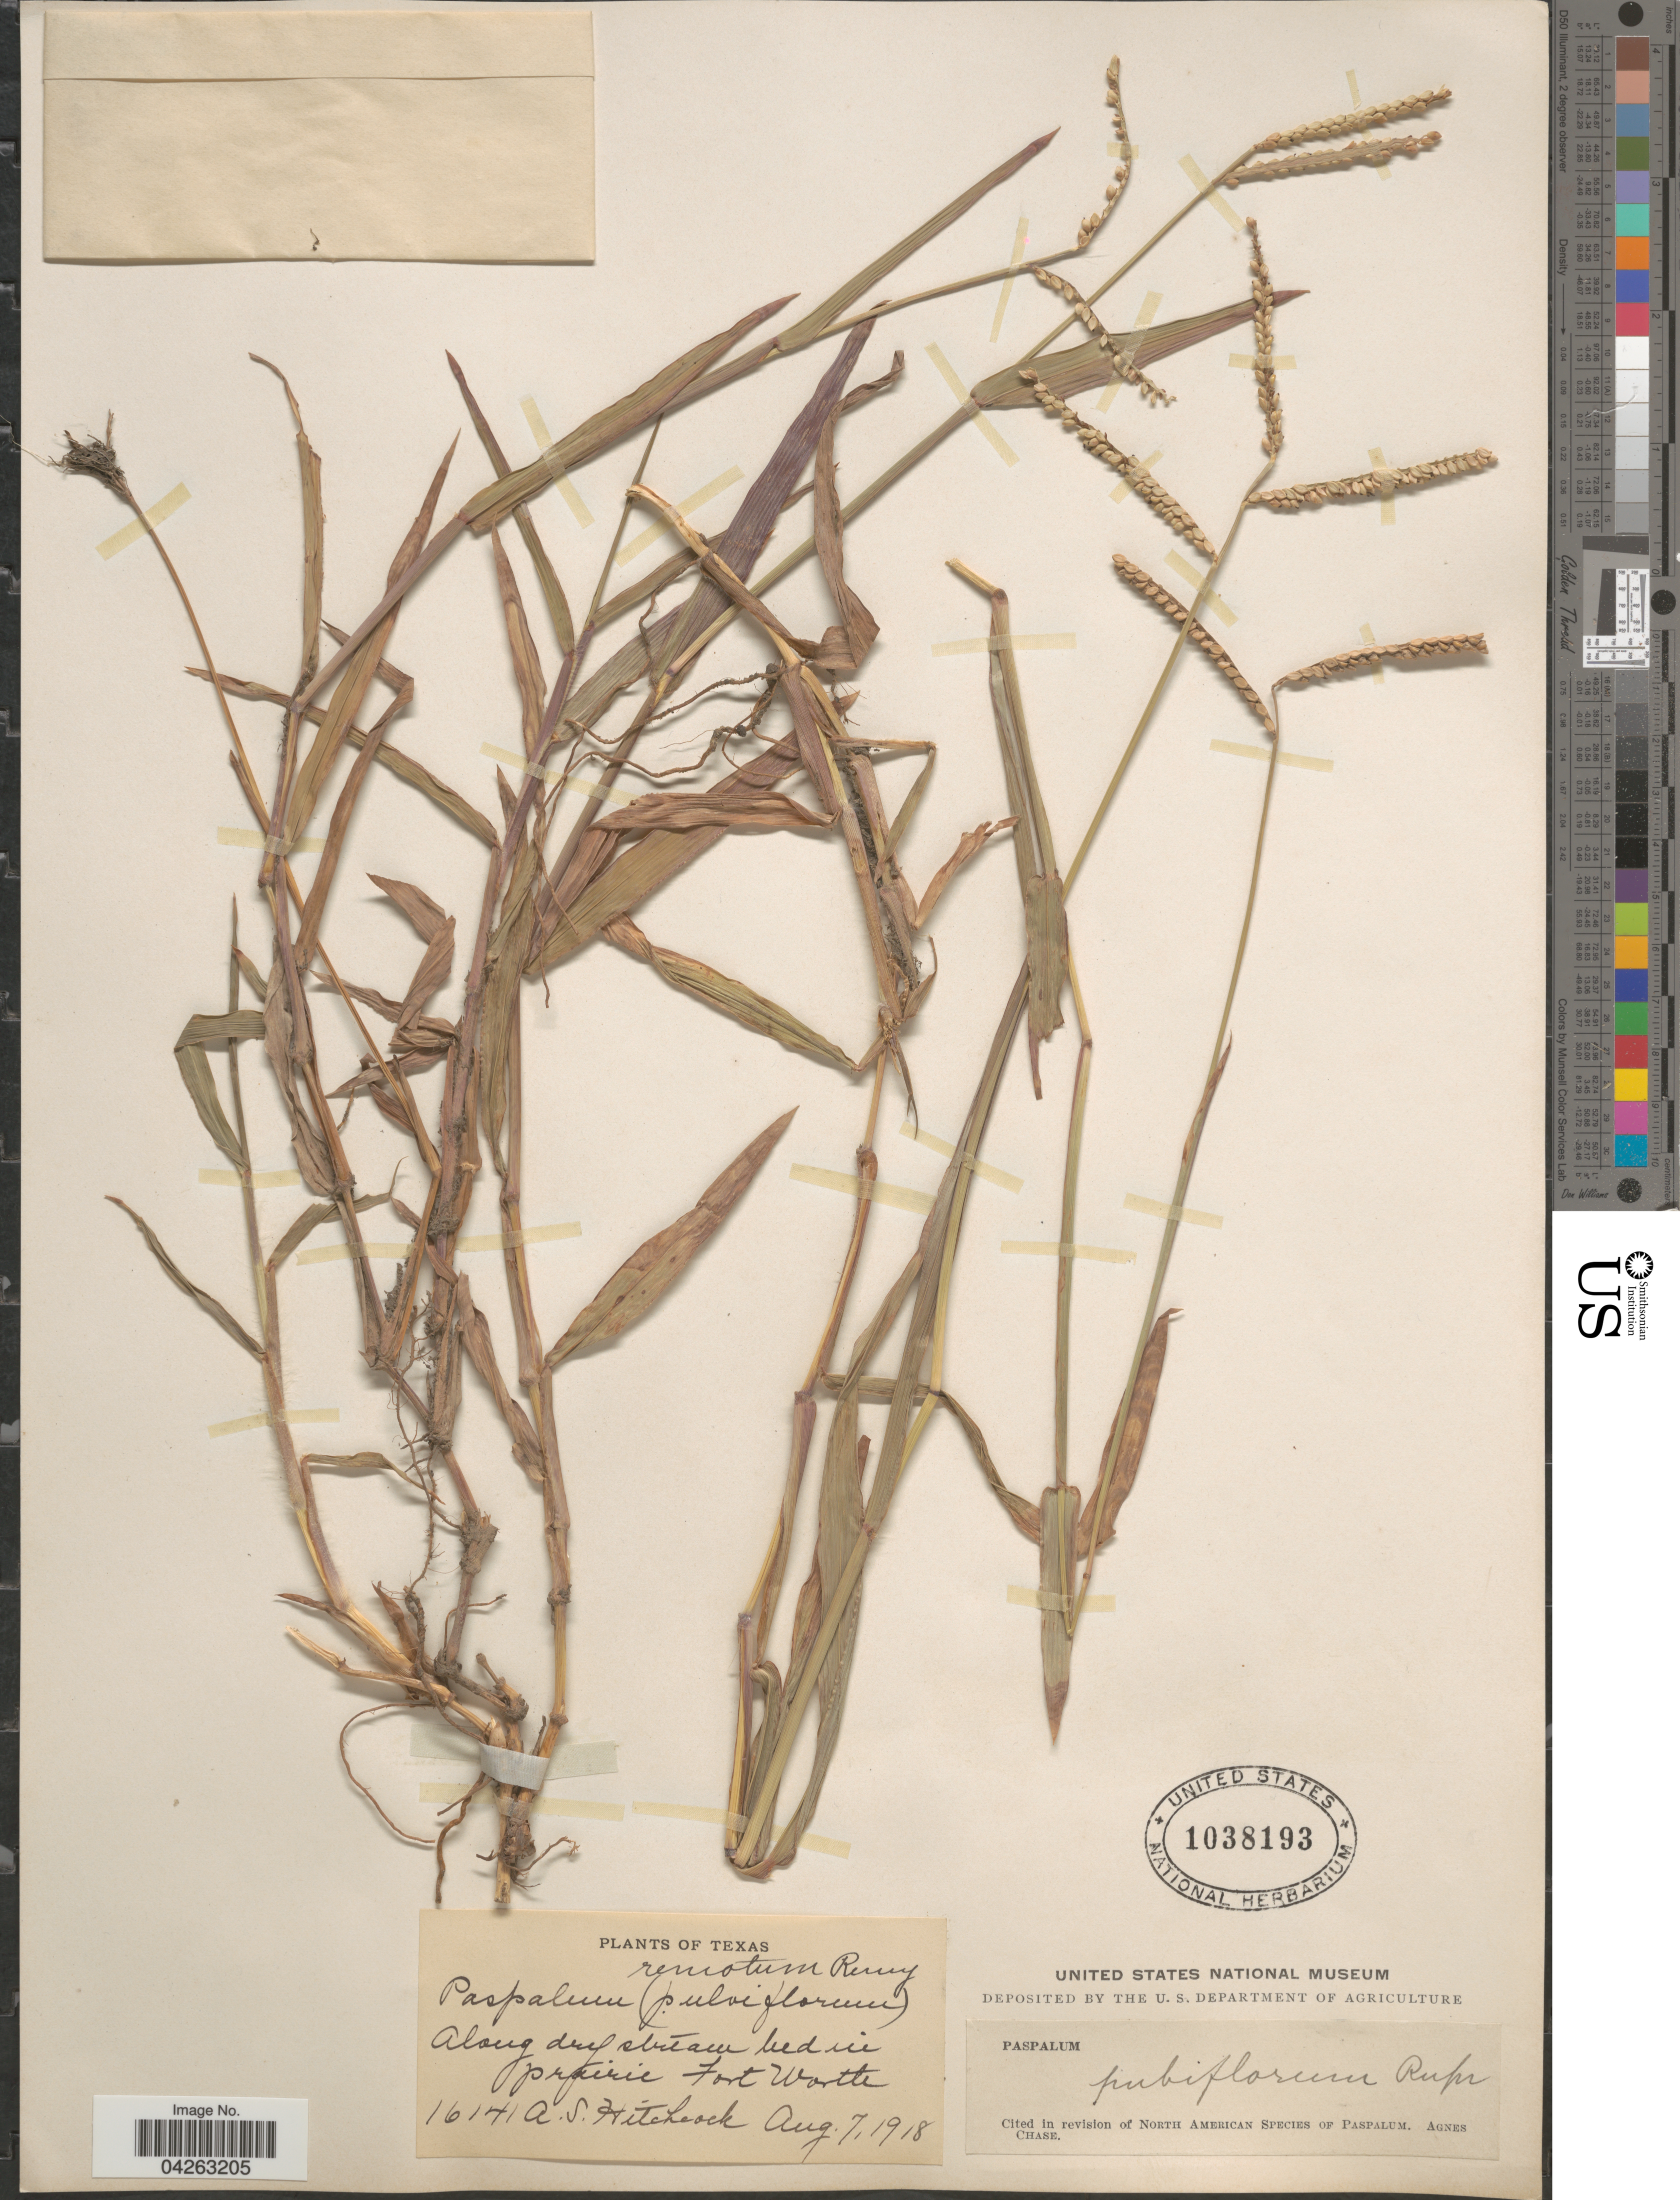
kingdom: Plantae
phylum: Tracheophyta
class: Liliopsida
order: Poales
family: Poaceae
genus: Paspalum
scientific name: Paspalum pubiflorum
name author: Rupr. ex E. Fourn.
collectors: A. S. Hitchcock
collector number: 16141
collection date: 1918-08-07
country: United States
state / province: Texas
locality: Along dry stream bed in prairie Fort Worth.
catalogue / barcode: US 1038193